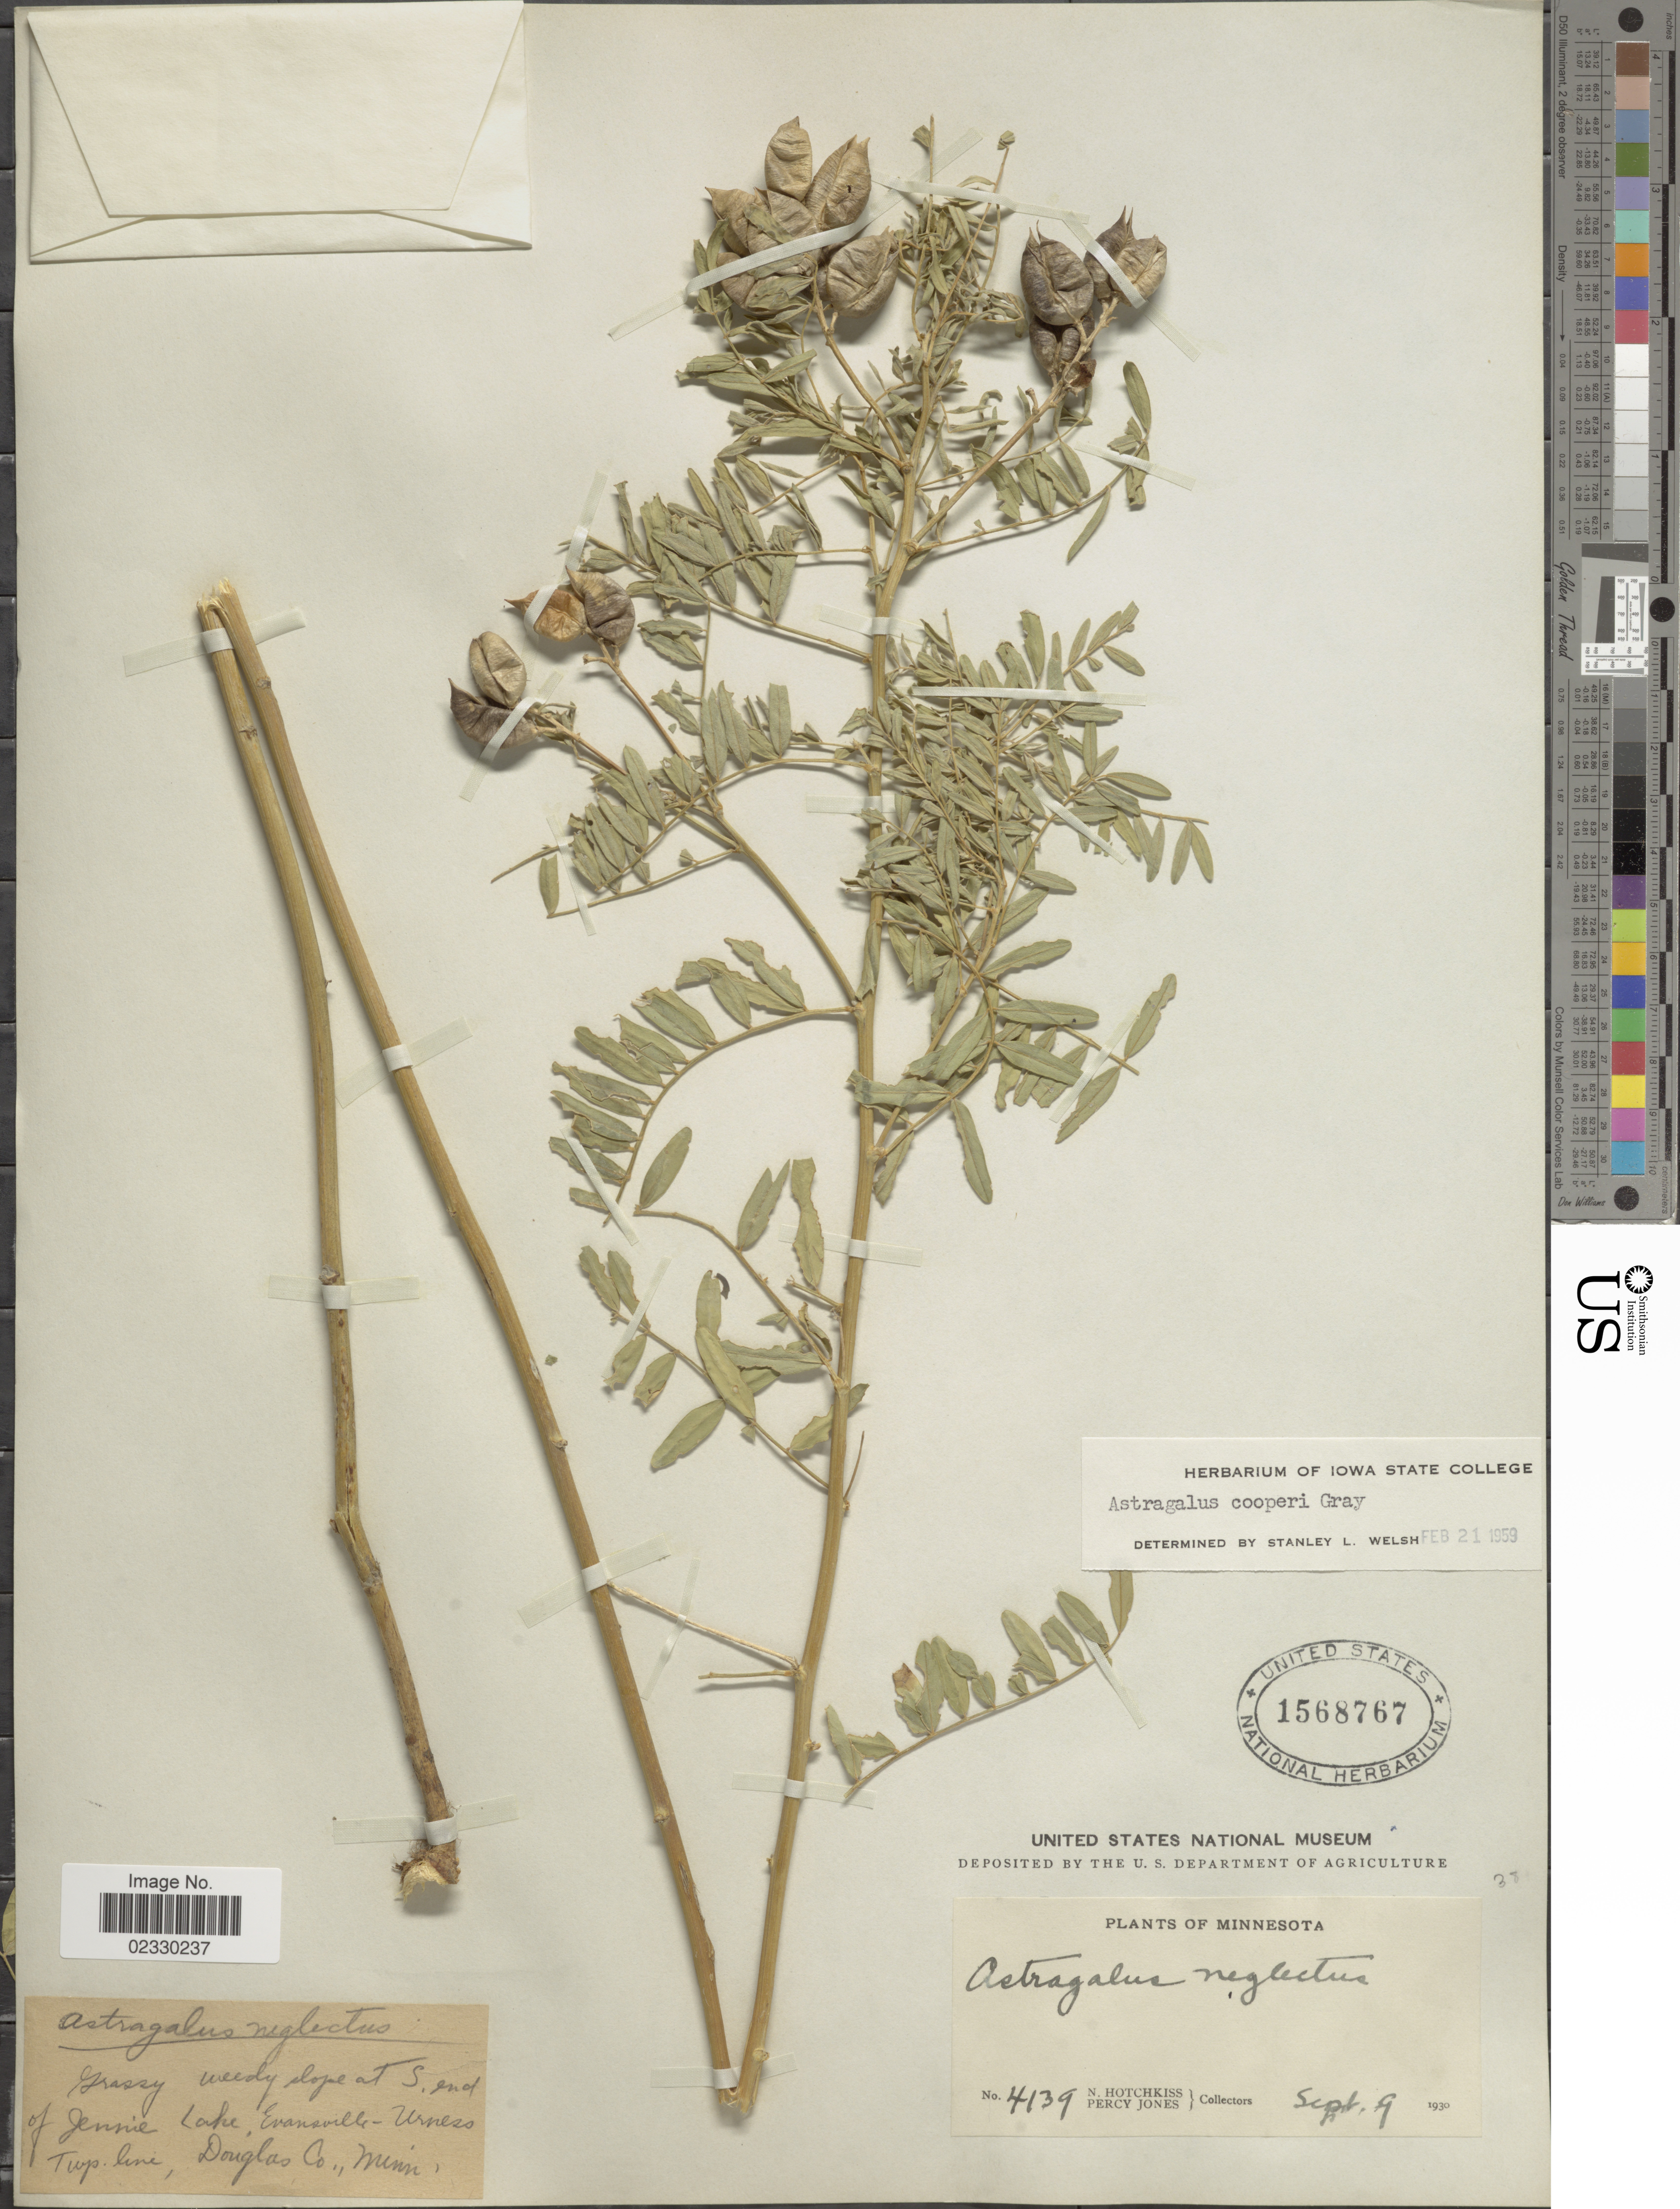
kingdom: Plantae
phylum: Tracheophyta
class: Magnoliopsida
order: Fabales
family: Fabaceae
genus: Astragalus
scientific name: Astragalus cooperi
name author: A. Gray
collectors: N. Hotchkiss & P. Jones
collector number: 4139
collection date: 1930-09-09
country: United States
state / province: Minnesota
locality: Grassy weedy slope at S. end of Jennie Lake, Evansville - Urness Twp. line, Douglas Co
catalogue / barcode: US 1568767